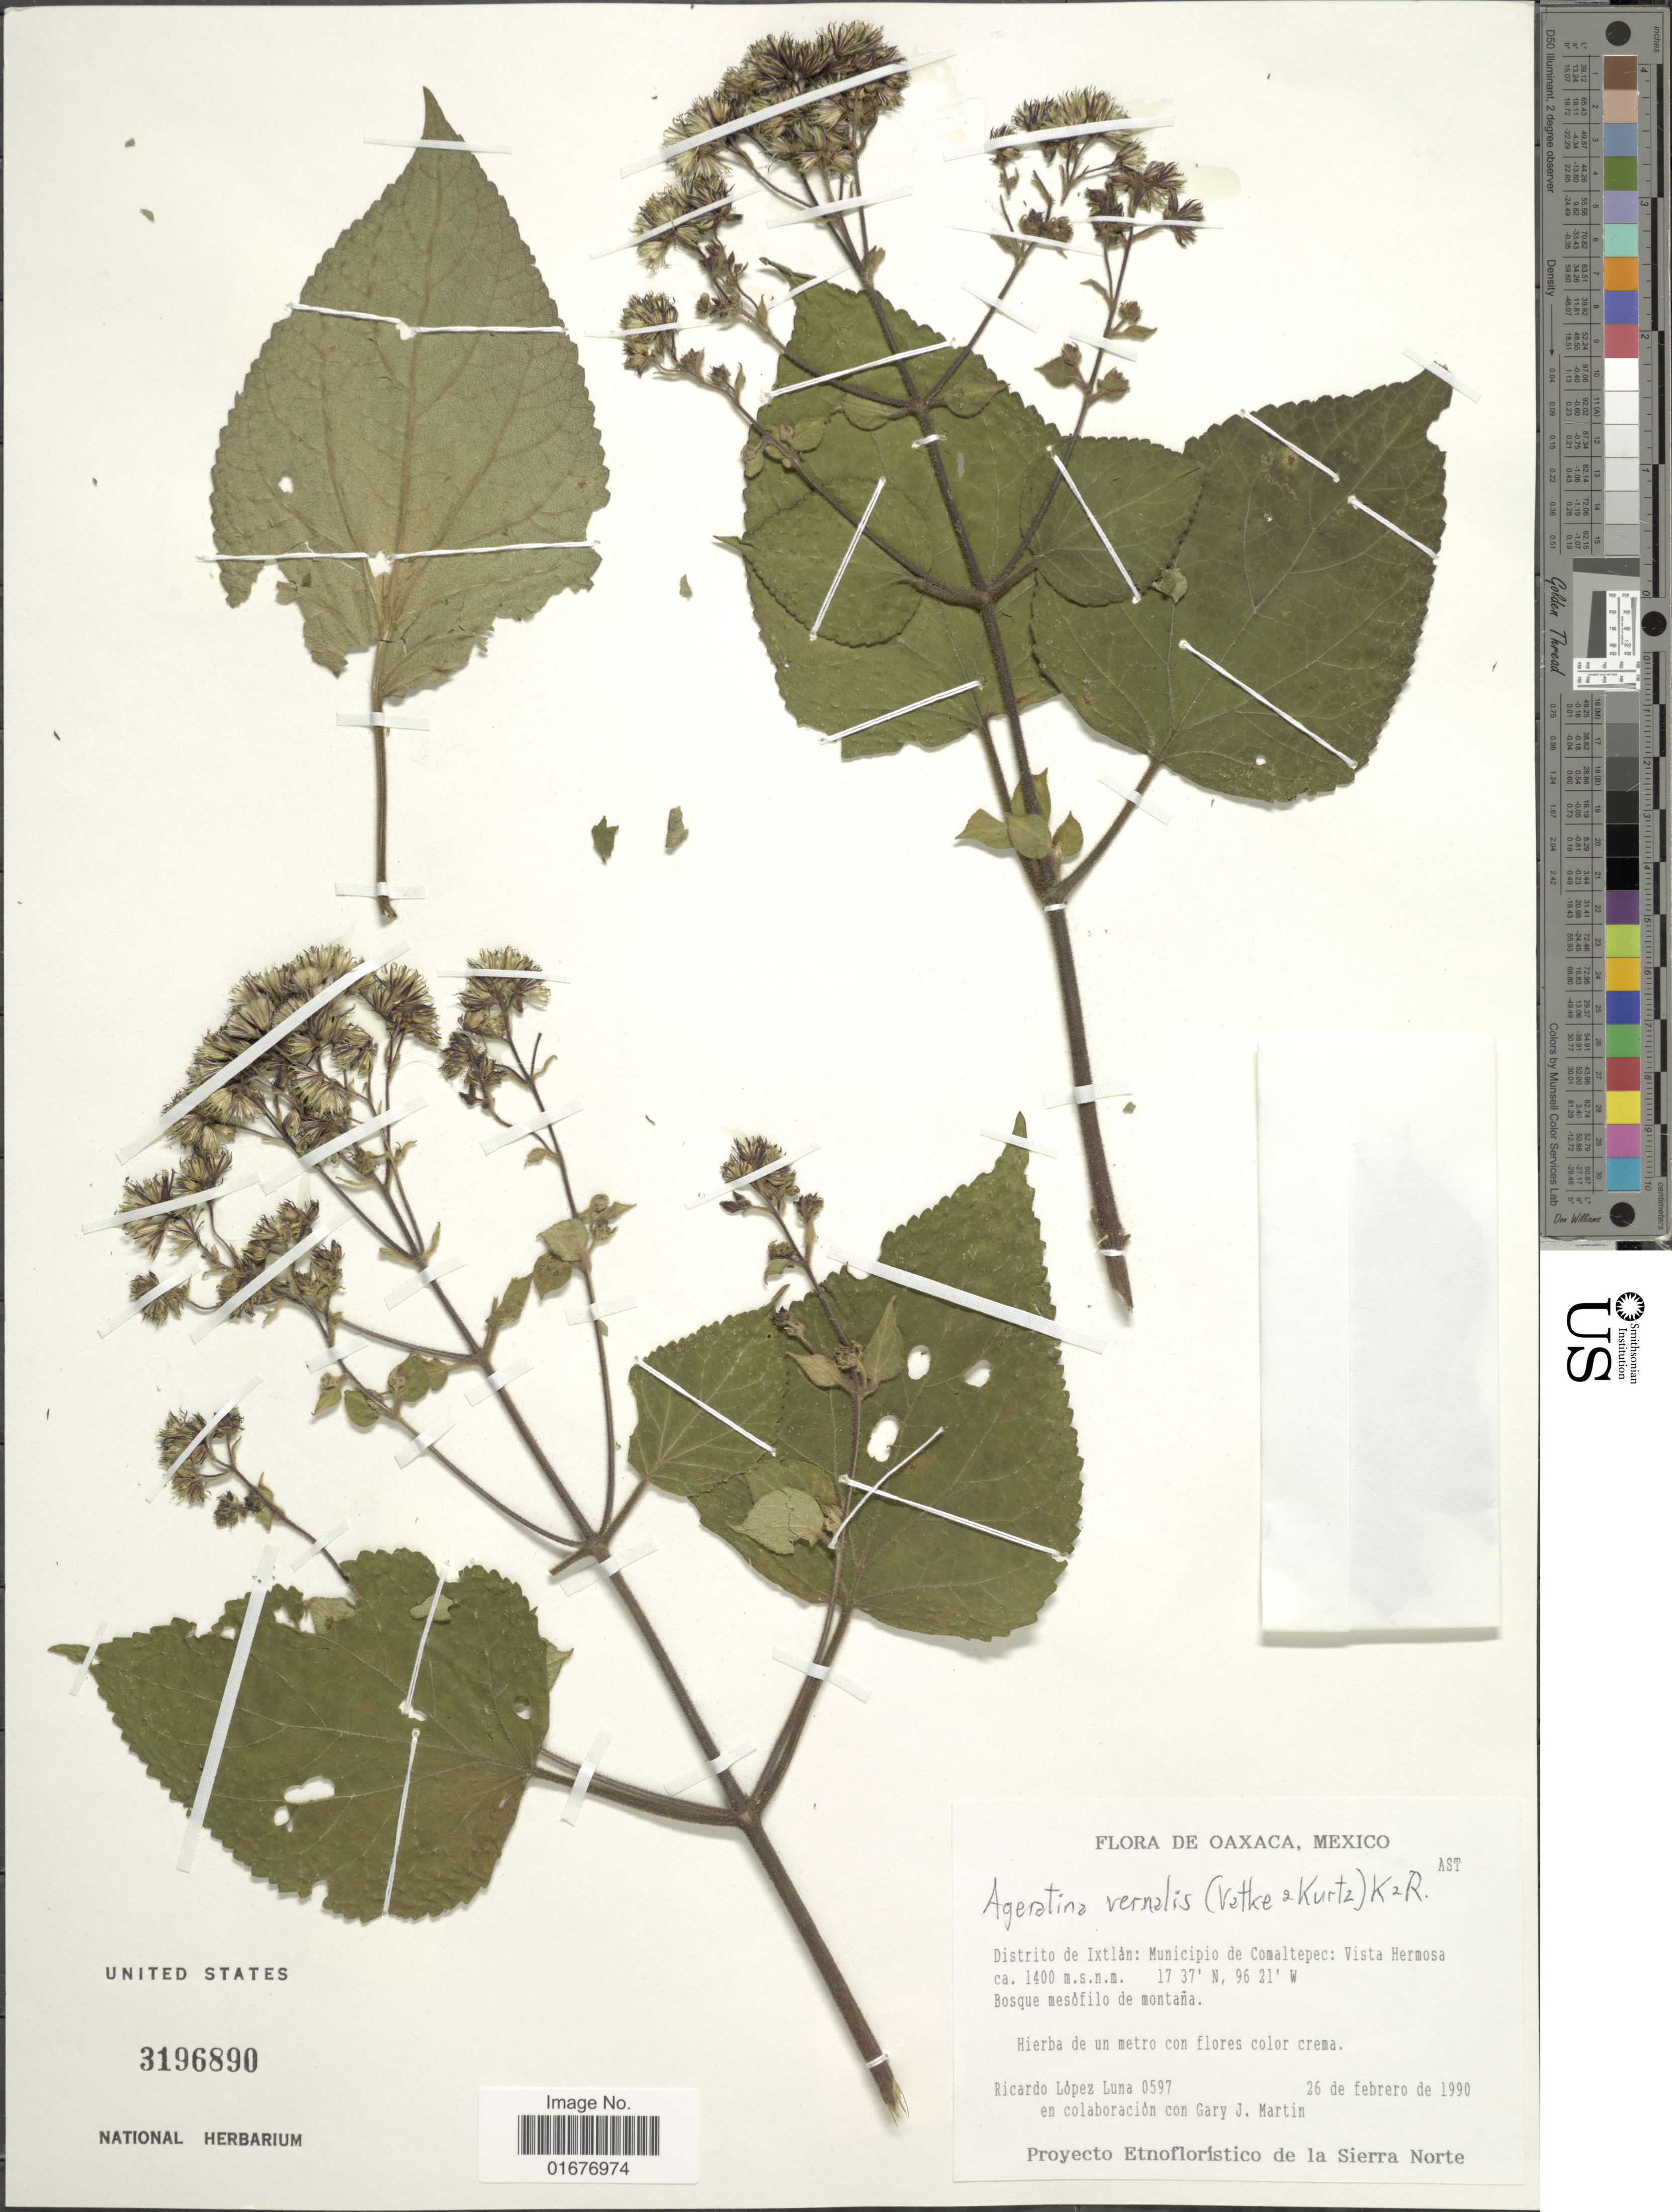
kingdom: Plantae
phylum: Tracheophyta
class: Magnoliopsida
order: Asterales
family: Asteraceae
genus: Ageratina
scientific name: Ageratina vernalis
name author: (Vatke & Kurtz) R.M. King & H. Rob.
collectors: R. López Luna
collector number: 0597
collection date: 1990-02-26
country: Mexico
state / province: Oaxaca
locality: Distrito de Ixtlan: Municipio de Comaltepec: Vista Hermosa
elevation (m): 1400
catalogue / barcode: US 3196890